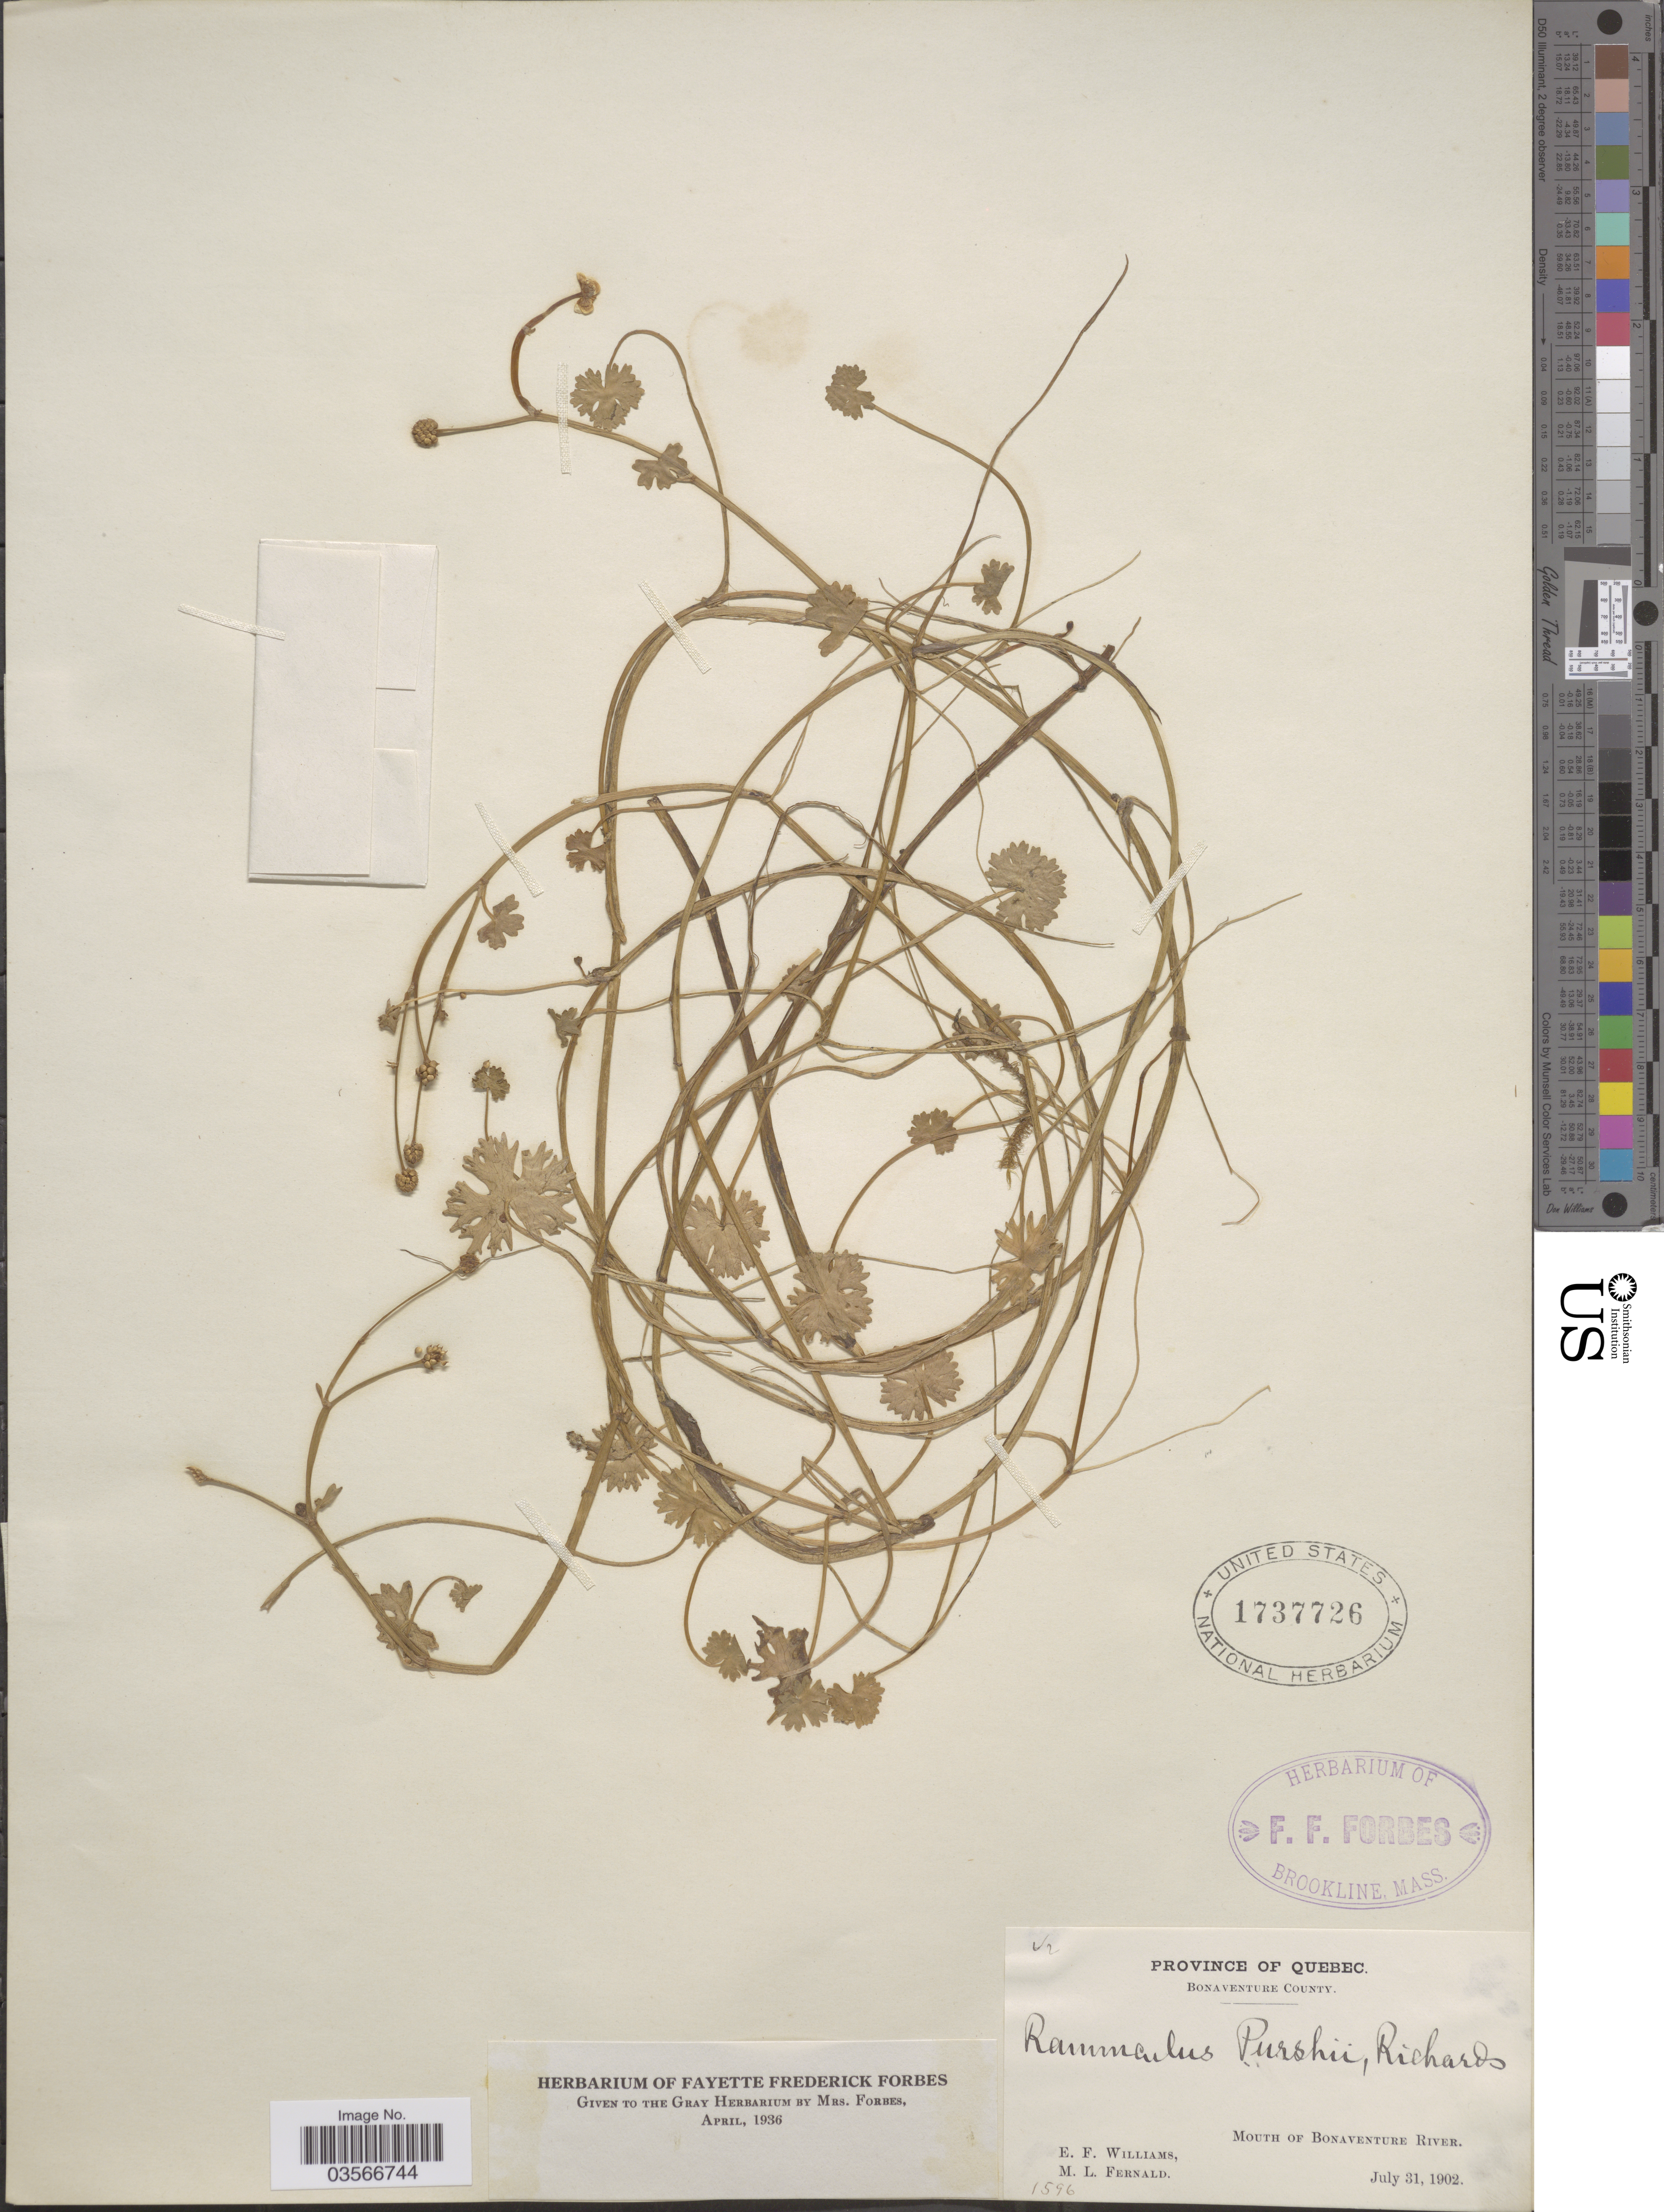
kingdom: Plantae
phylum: Tracheophyta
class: Magnoliopsida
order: Ranunculales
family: Ranunculaceae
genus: Ranunculus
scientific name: Ranunculus gmelinii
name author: DC.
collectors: E. Williams & M. L. Fernald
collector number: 1596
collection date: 1902-07-31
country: Canada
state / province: Quebec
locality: Bonaventure County. Mouth of Bonaventure River.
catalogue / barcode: US 1737726